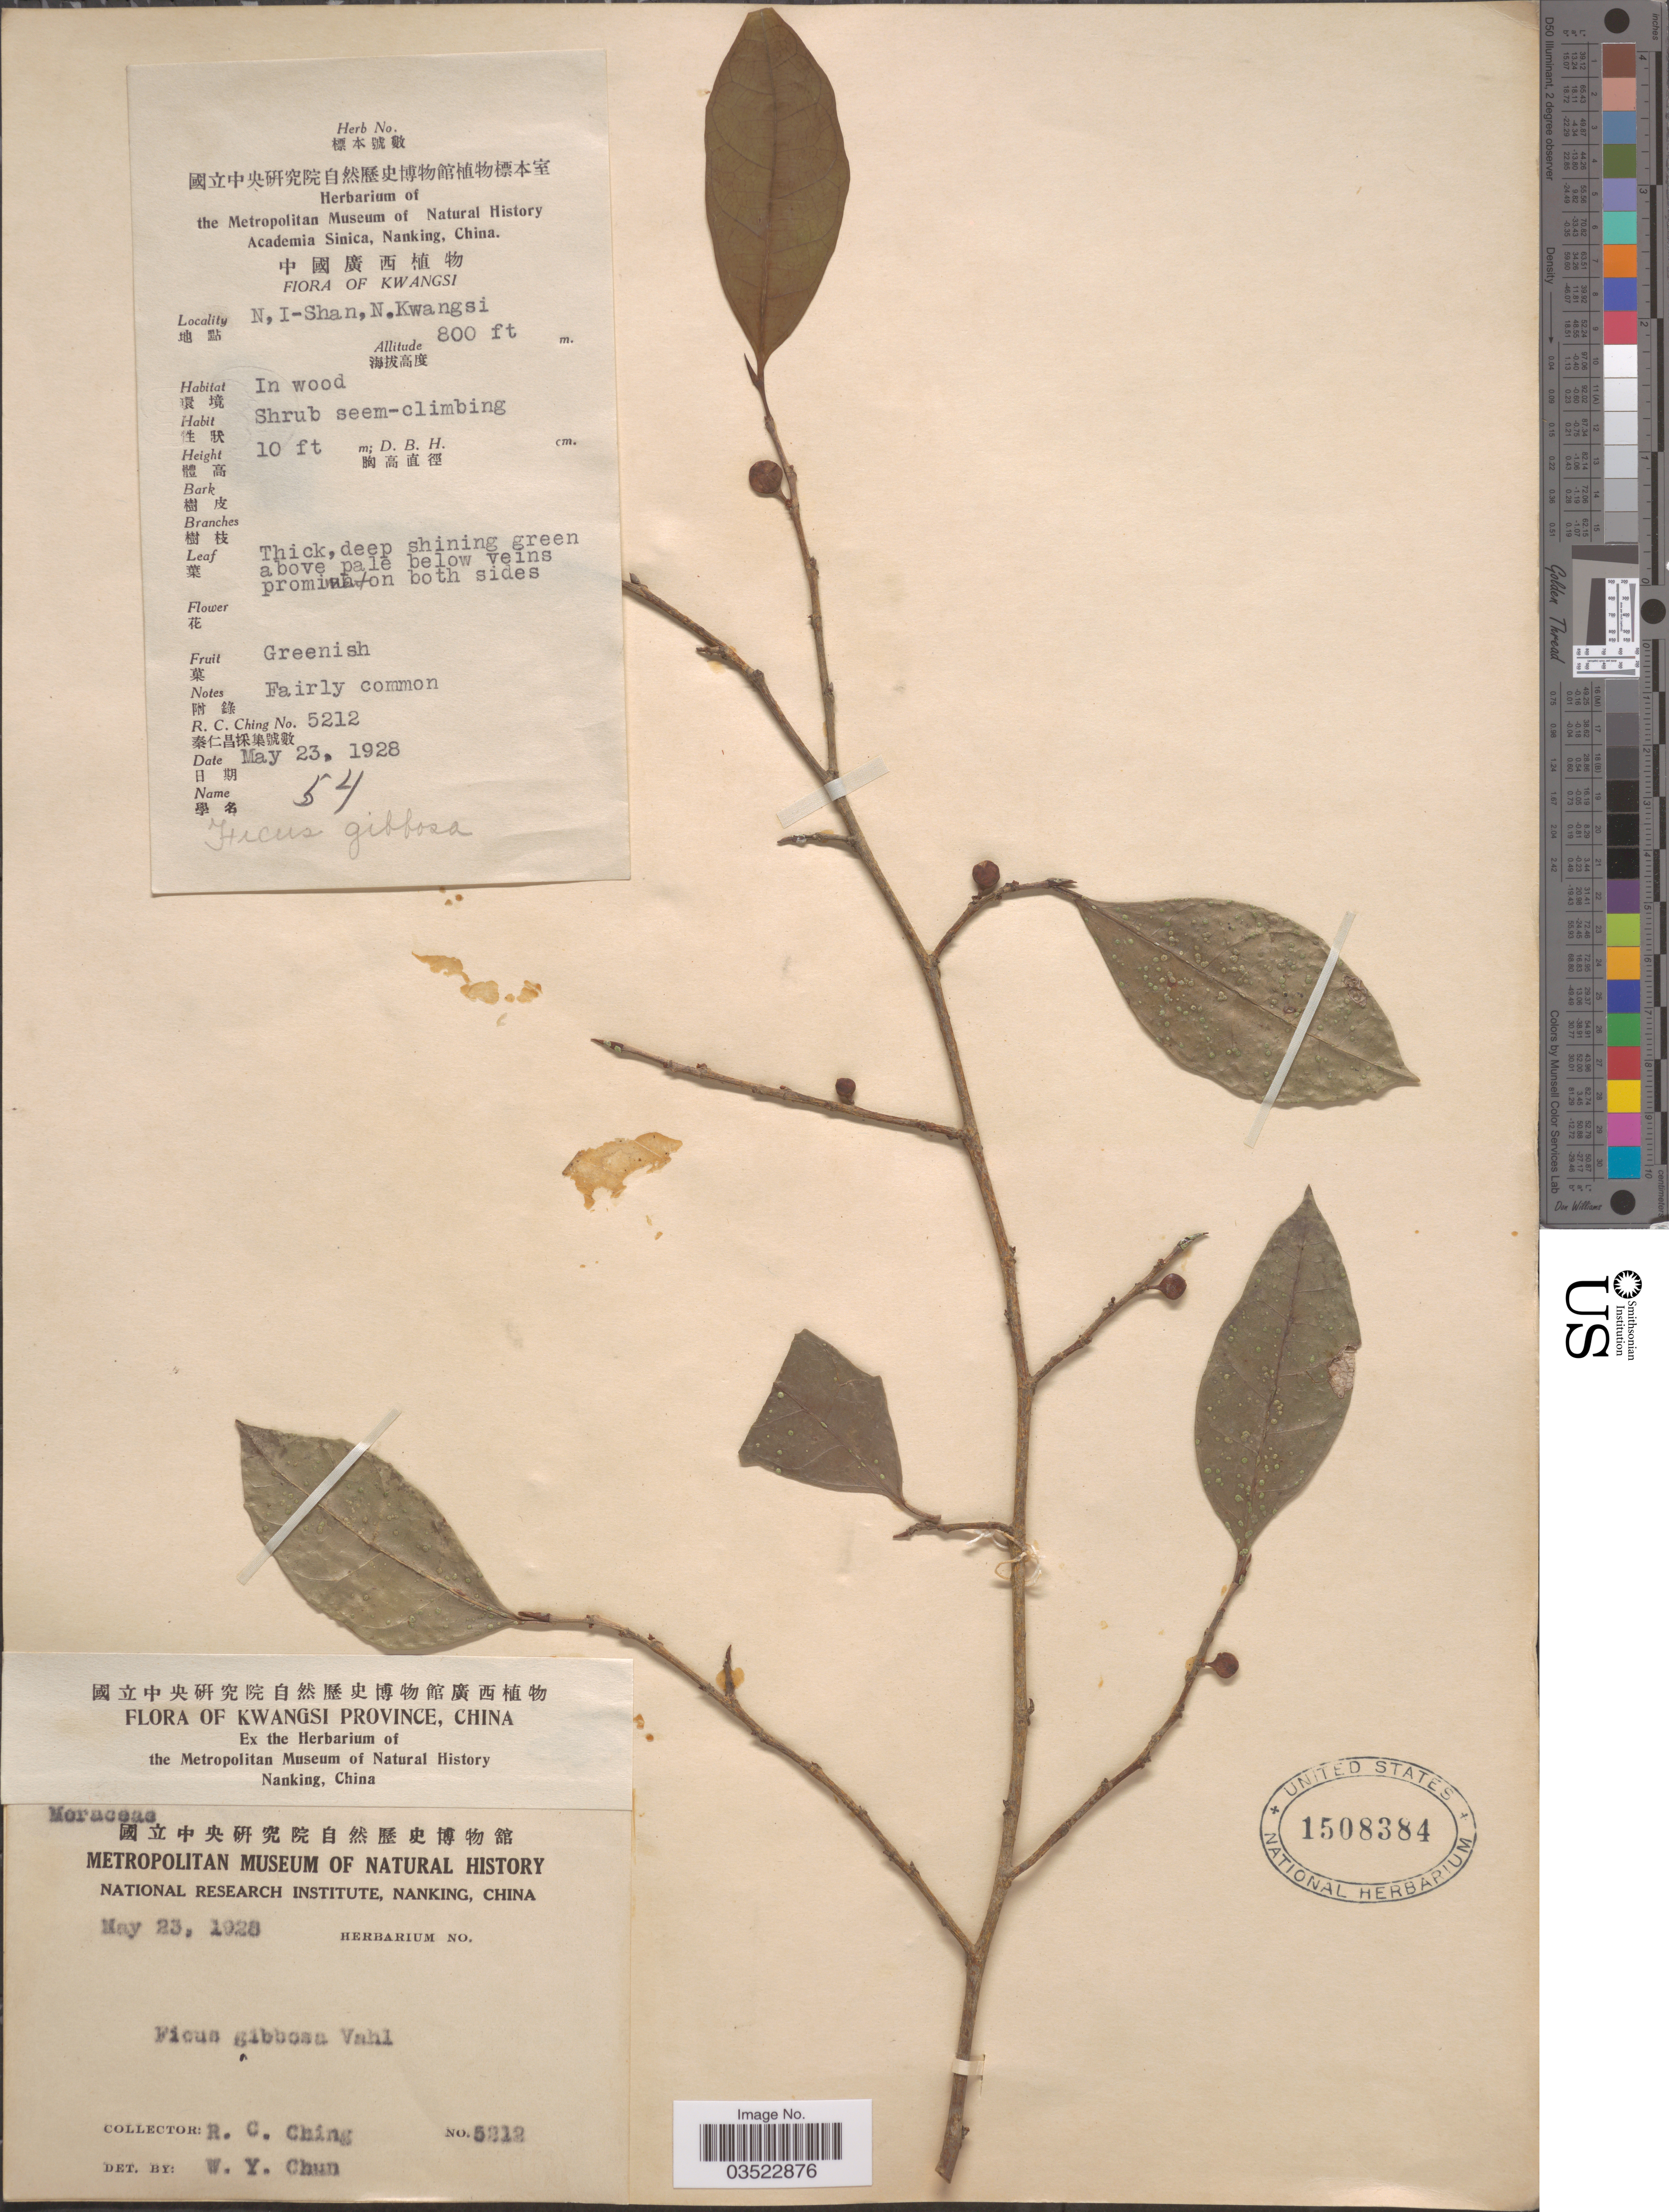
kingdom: Plantae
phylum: Tracheophyta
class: Magnoliopsida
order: Rosales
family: Moraceae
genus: Ficus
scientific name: Ficus tinctoria subsp. gibbosa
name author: (Blume) Corner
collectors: R. C. Ching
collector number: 5212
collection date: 1928-05-23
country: China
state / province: Guangxi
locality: N, I-Shan, N. Kwangsi.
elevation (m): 244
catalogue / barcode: US 1508384